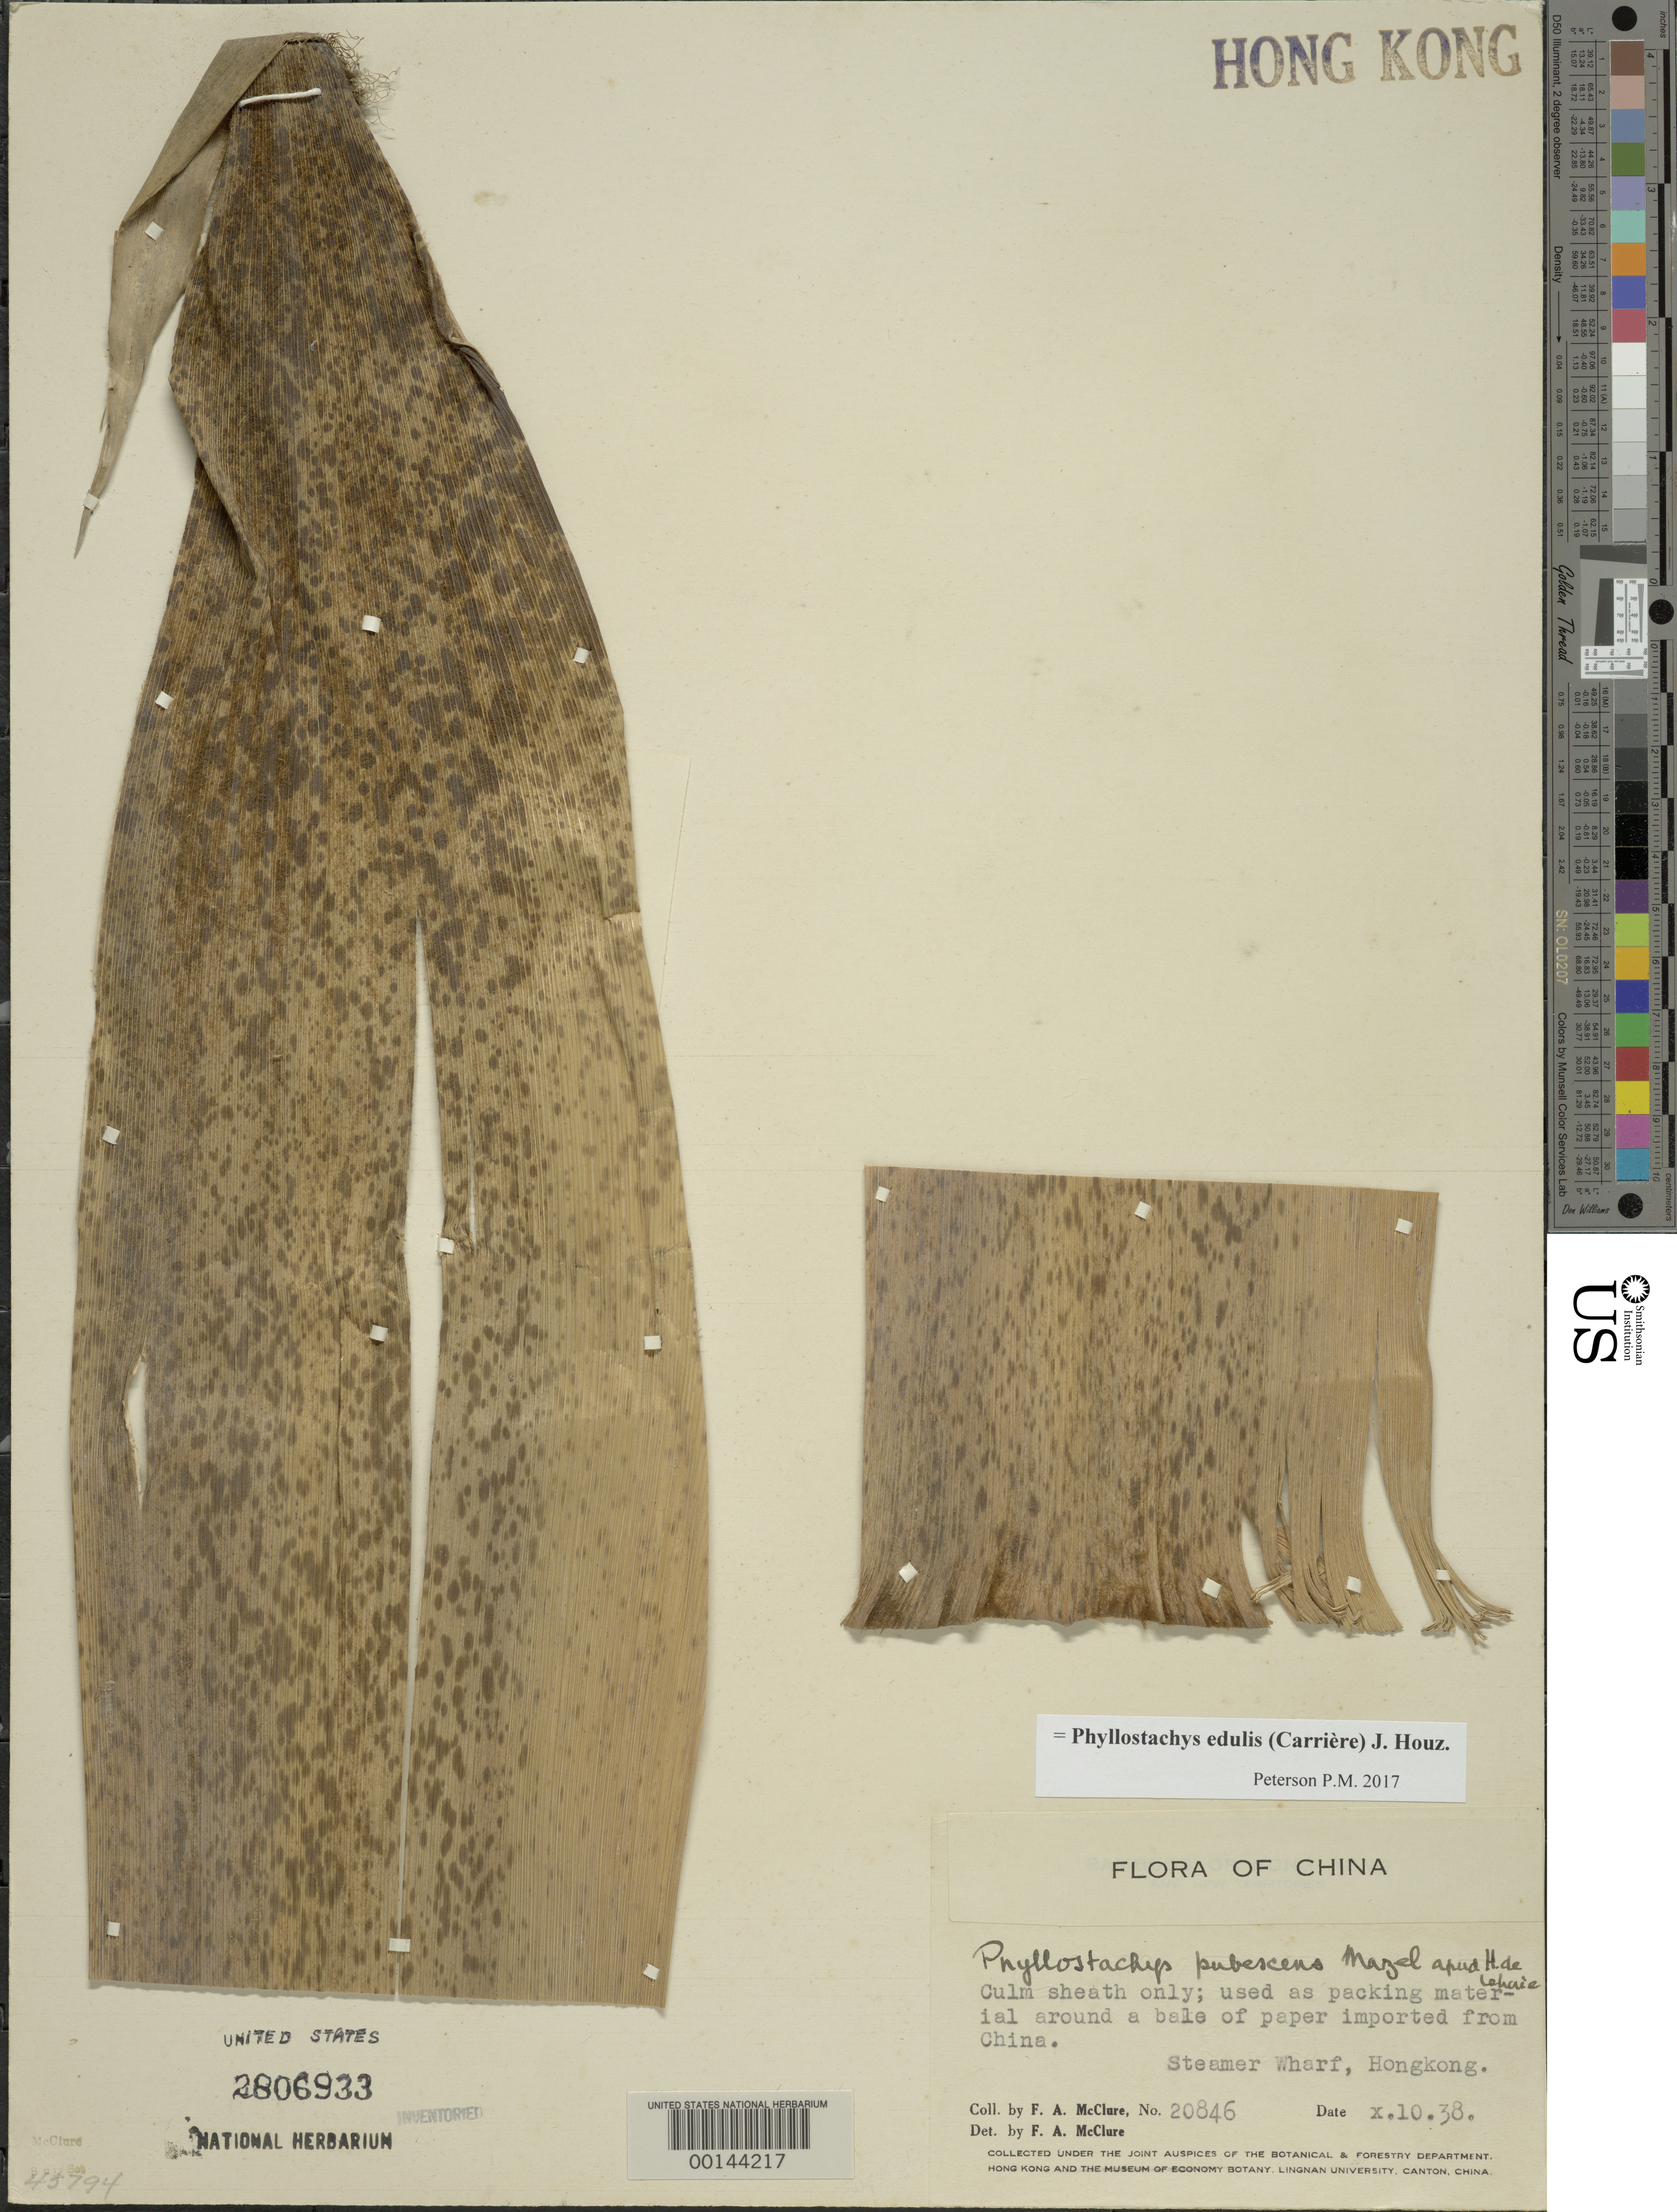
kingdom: Plantae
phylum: Tracheophyta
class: Liliopsida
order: Poales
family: Poaceae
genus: Phyllostachys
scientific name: Phyllostachys edulis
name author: (Carrière) J. Houz.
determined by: Poaceae Reorganization Project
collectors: F. A. McClure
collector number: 20846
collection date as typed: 10 Oct 1938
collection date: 1938-10-10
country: China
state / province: Hong Kong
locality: Steamer wharf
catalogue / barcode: US 2806933